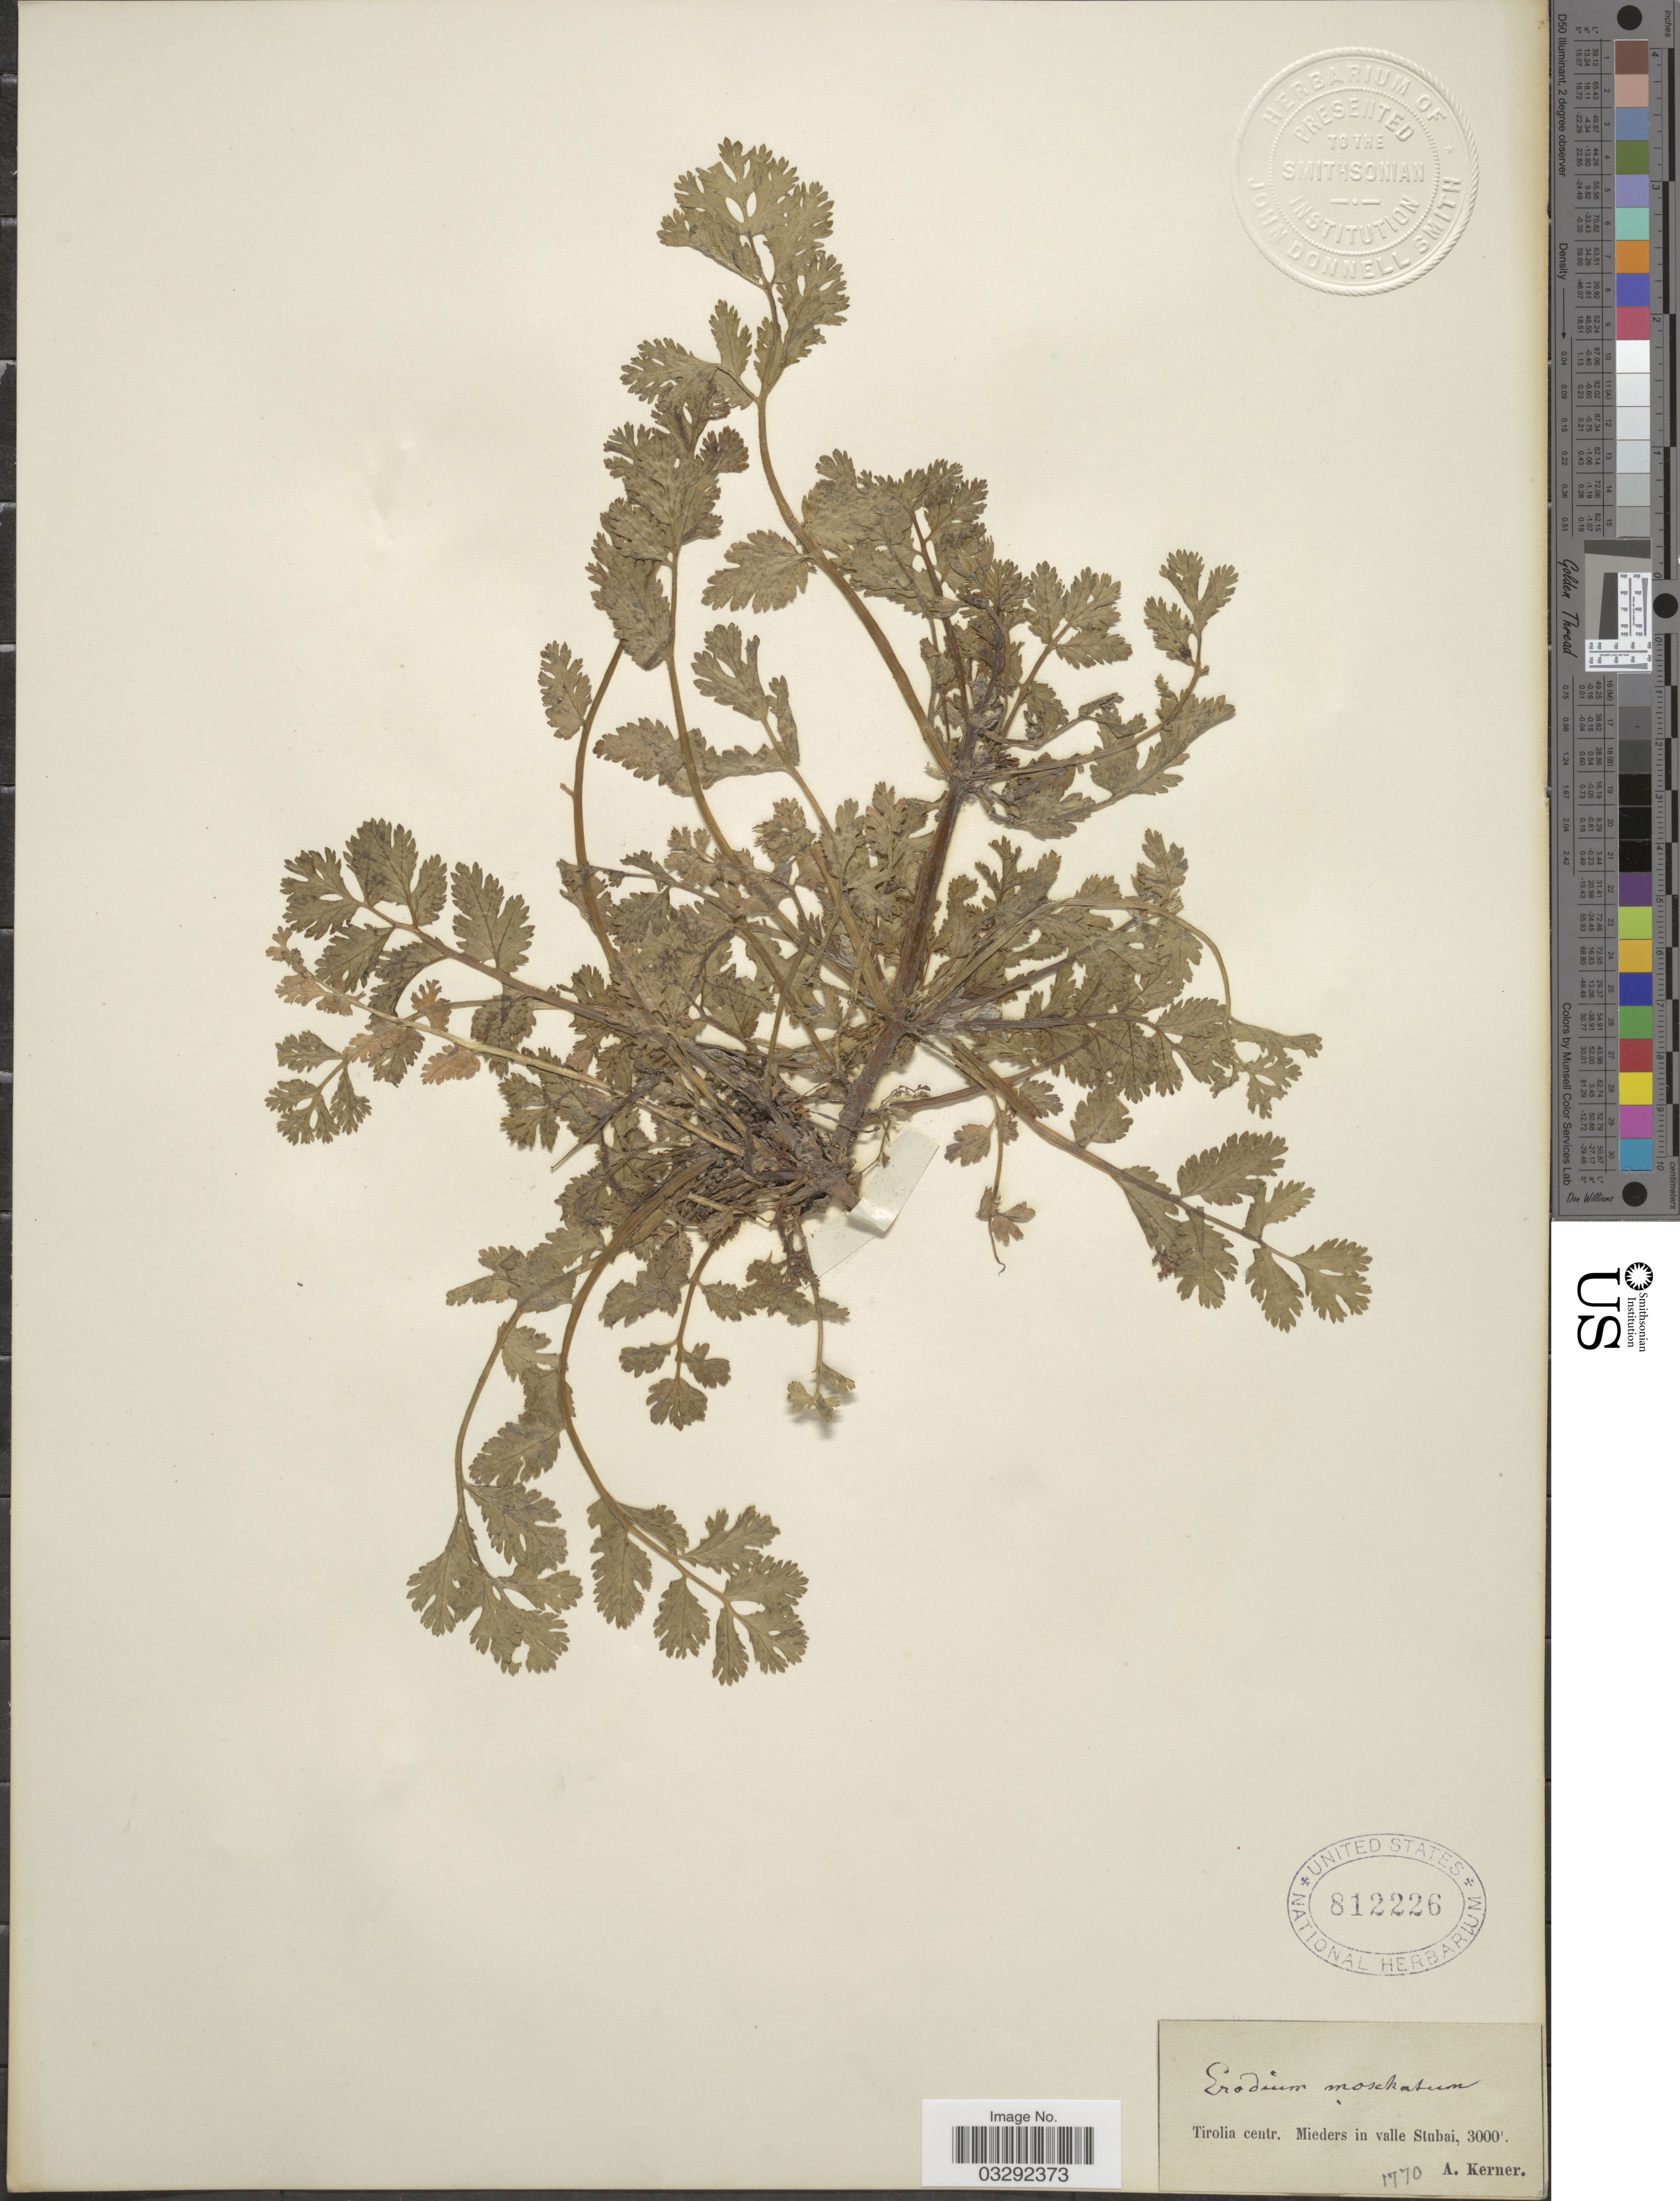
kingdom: Plantae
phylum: Tracheophyta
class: Magnoliopsida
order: Geraniales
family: Geraniaceae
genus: Erodium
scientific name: Erodium moschatum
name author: (L.) L'Hér. ex Aiton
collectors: A. Kerner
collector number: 1770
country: Austria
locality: Tirolia centr. Mieders in valle Stubai.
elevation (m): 914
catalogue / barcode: US 812226